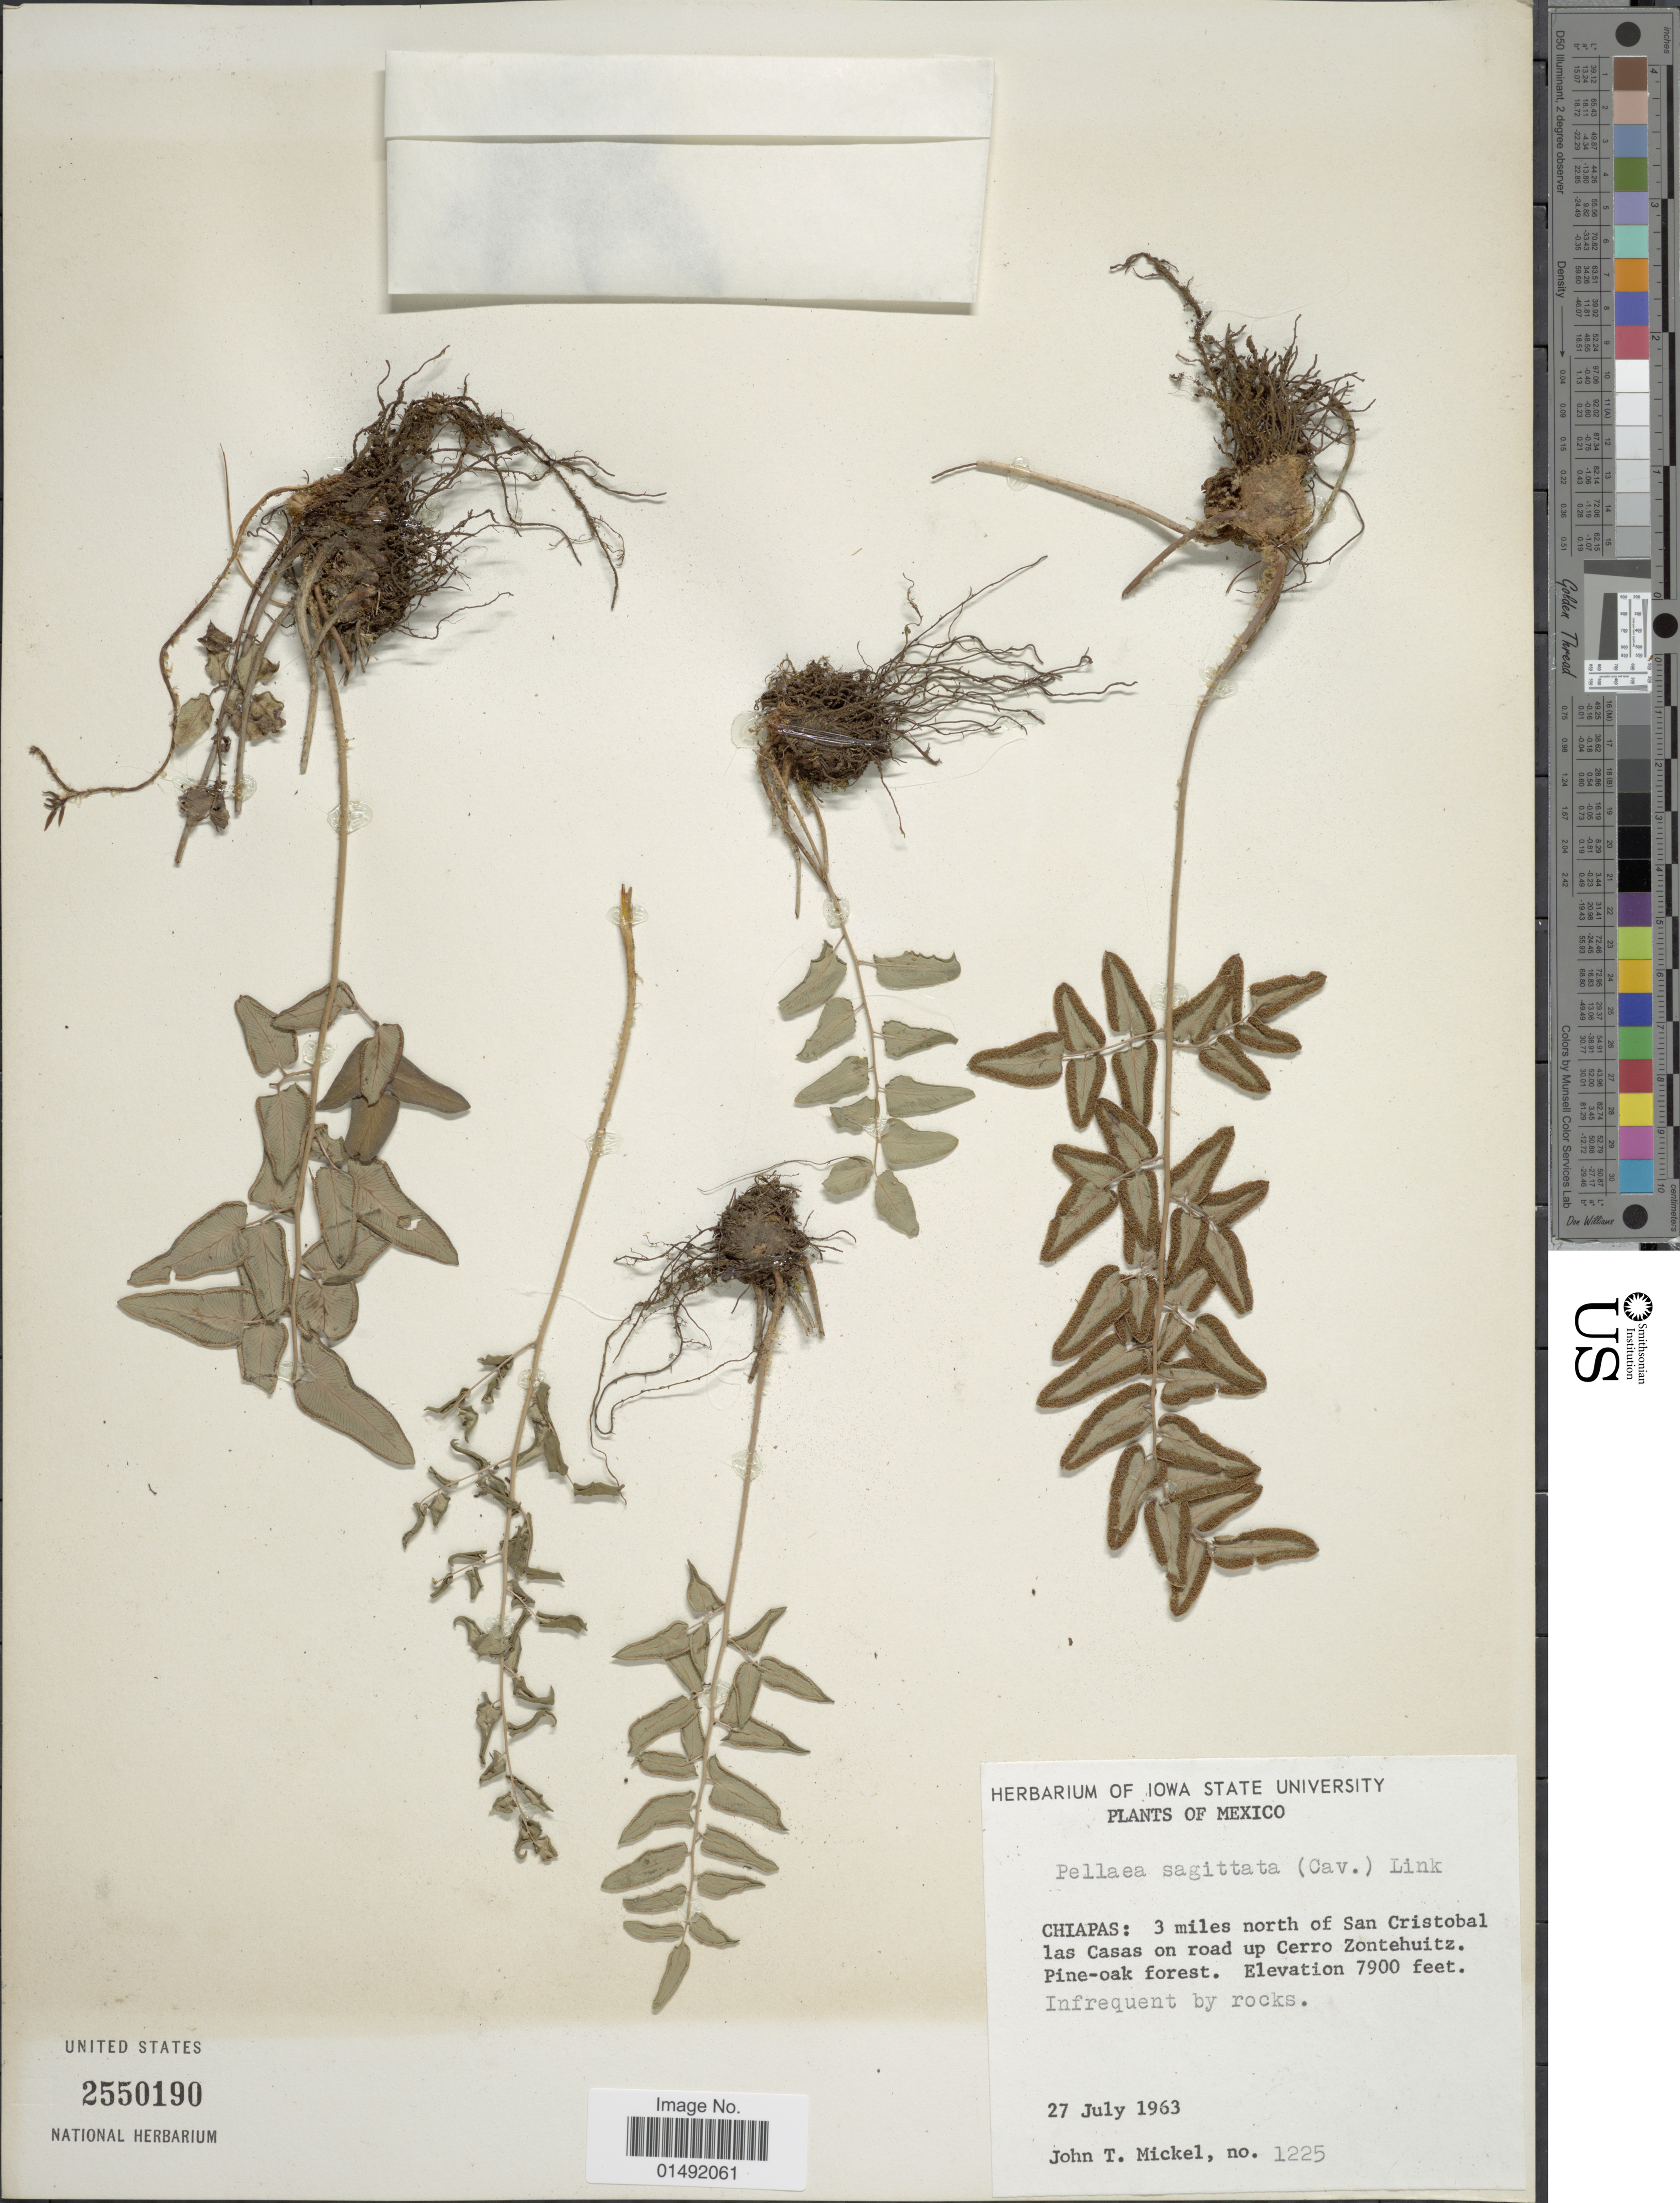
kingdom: Plantae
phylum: Tracheophyta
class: Polypodiopsida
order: Polypodiales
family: Pteridaceae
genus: Pellaea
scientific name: Pellaea sagittata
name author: (Cav.) Link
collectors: J. T. Mickel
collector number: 1225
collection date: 1963-07-27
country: Mexico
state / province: Chiapas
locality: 3 miles north of San Cristobal las Casas on road up Cerro Zontehuitz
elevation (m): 2408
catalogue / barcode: US 2550190